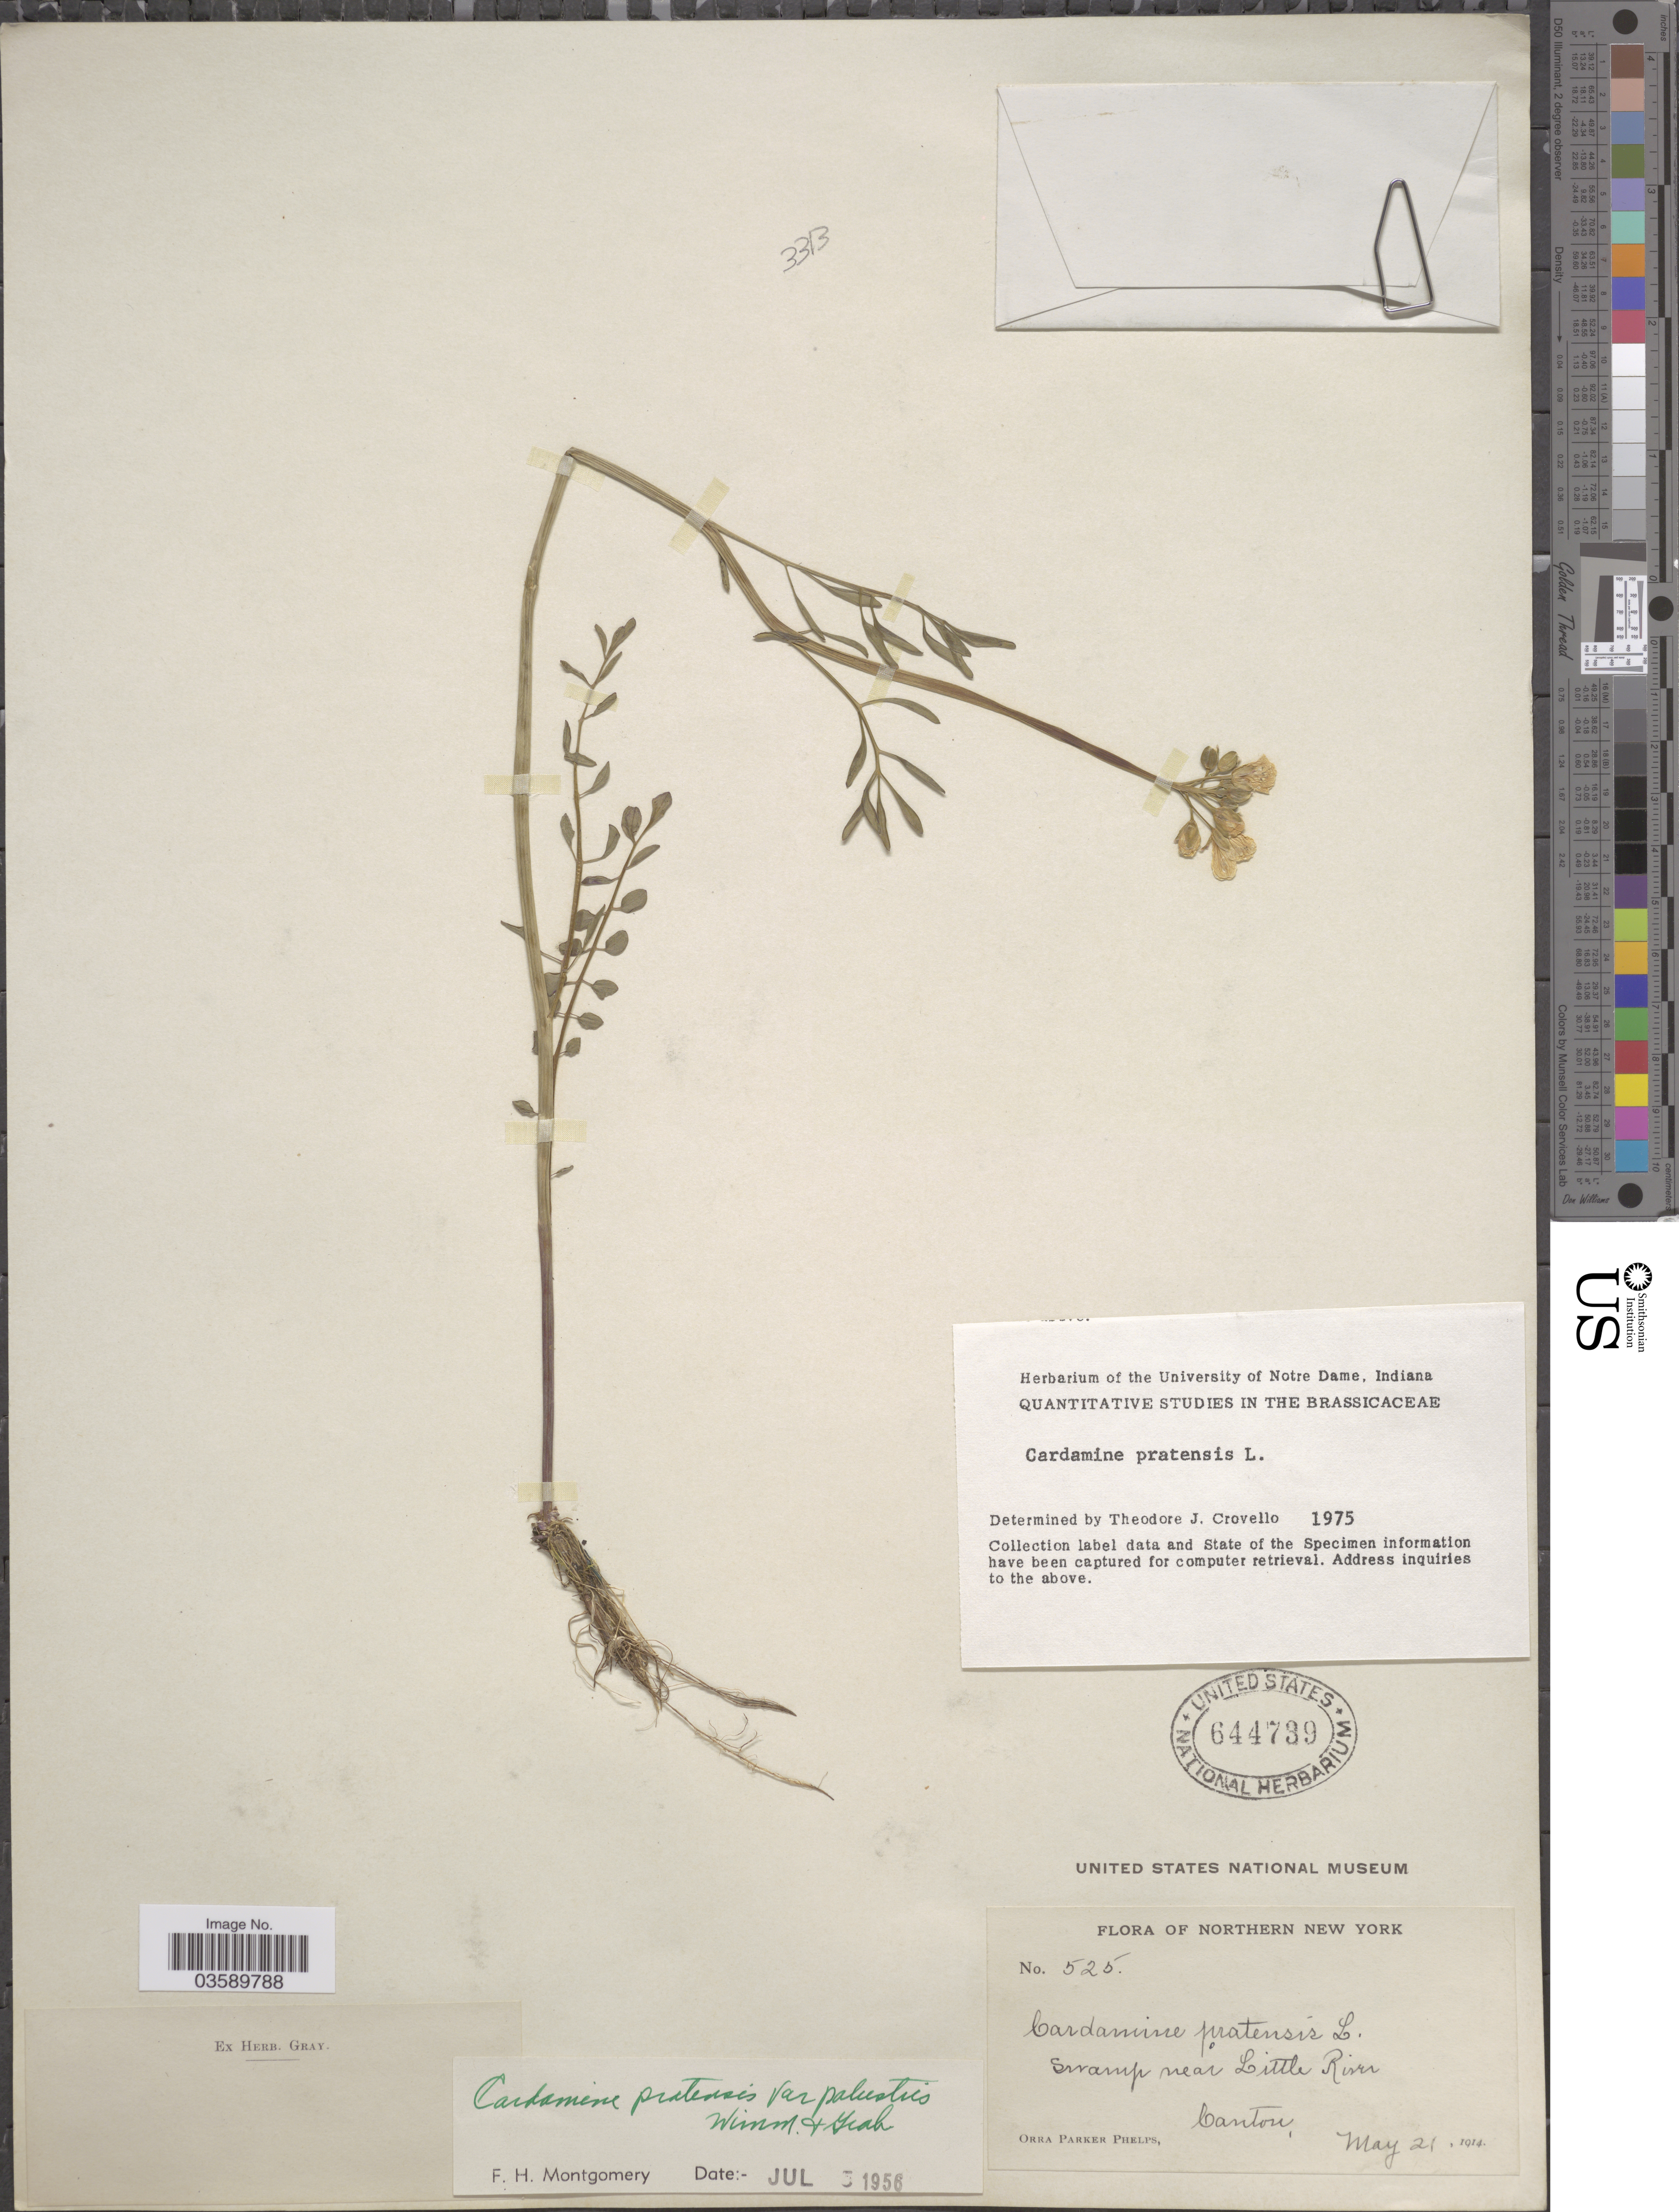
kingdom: Plantae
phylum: Tracheophyta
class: Magnoliopsida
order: Brassicales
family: Brassicaceae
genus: Cardamine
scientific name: Cardamine pratensis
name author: L.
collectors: O. P. Phelps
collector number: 525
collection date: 1914-05-21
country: United States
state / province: New York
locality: Northern New York. Swamp near Little River. Canton.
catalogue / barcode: US 644739